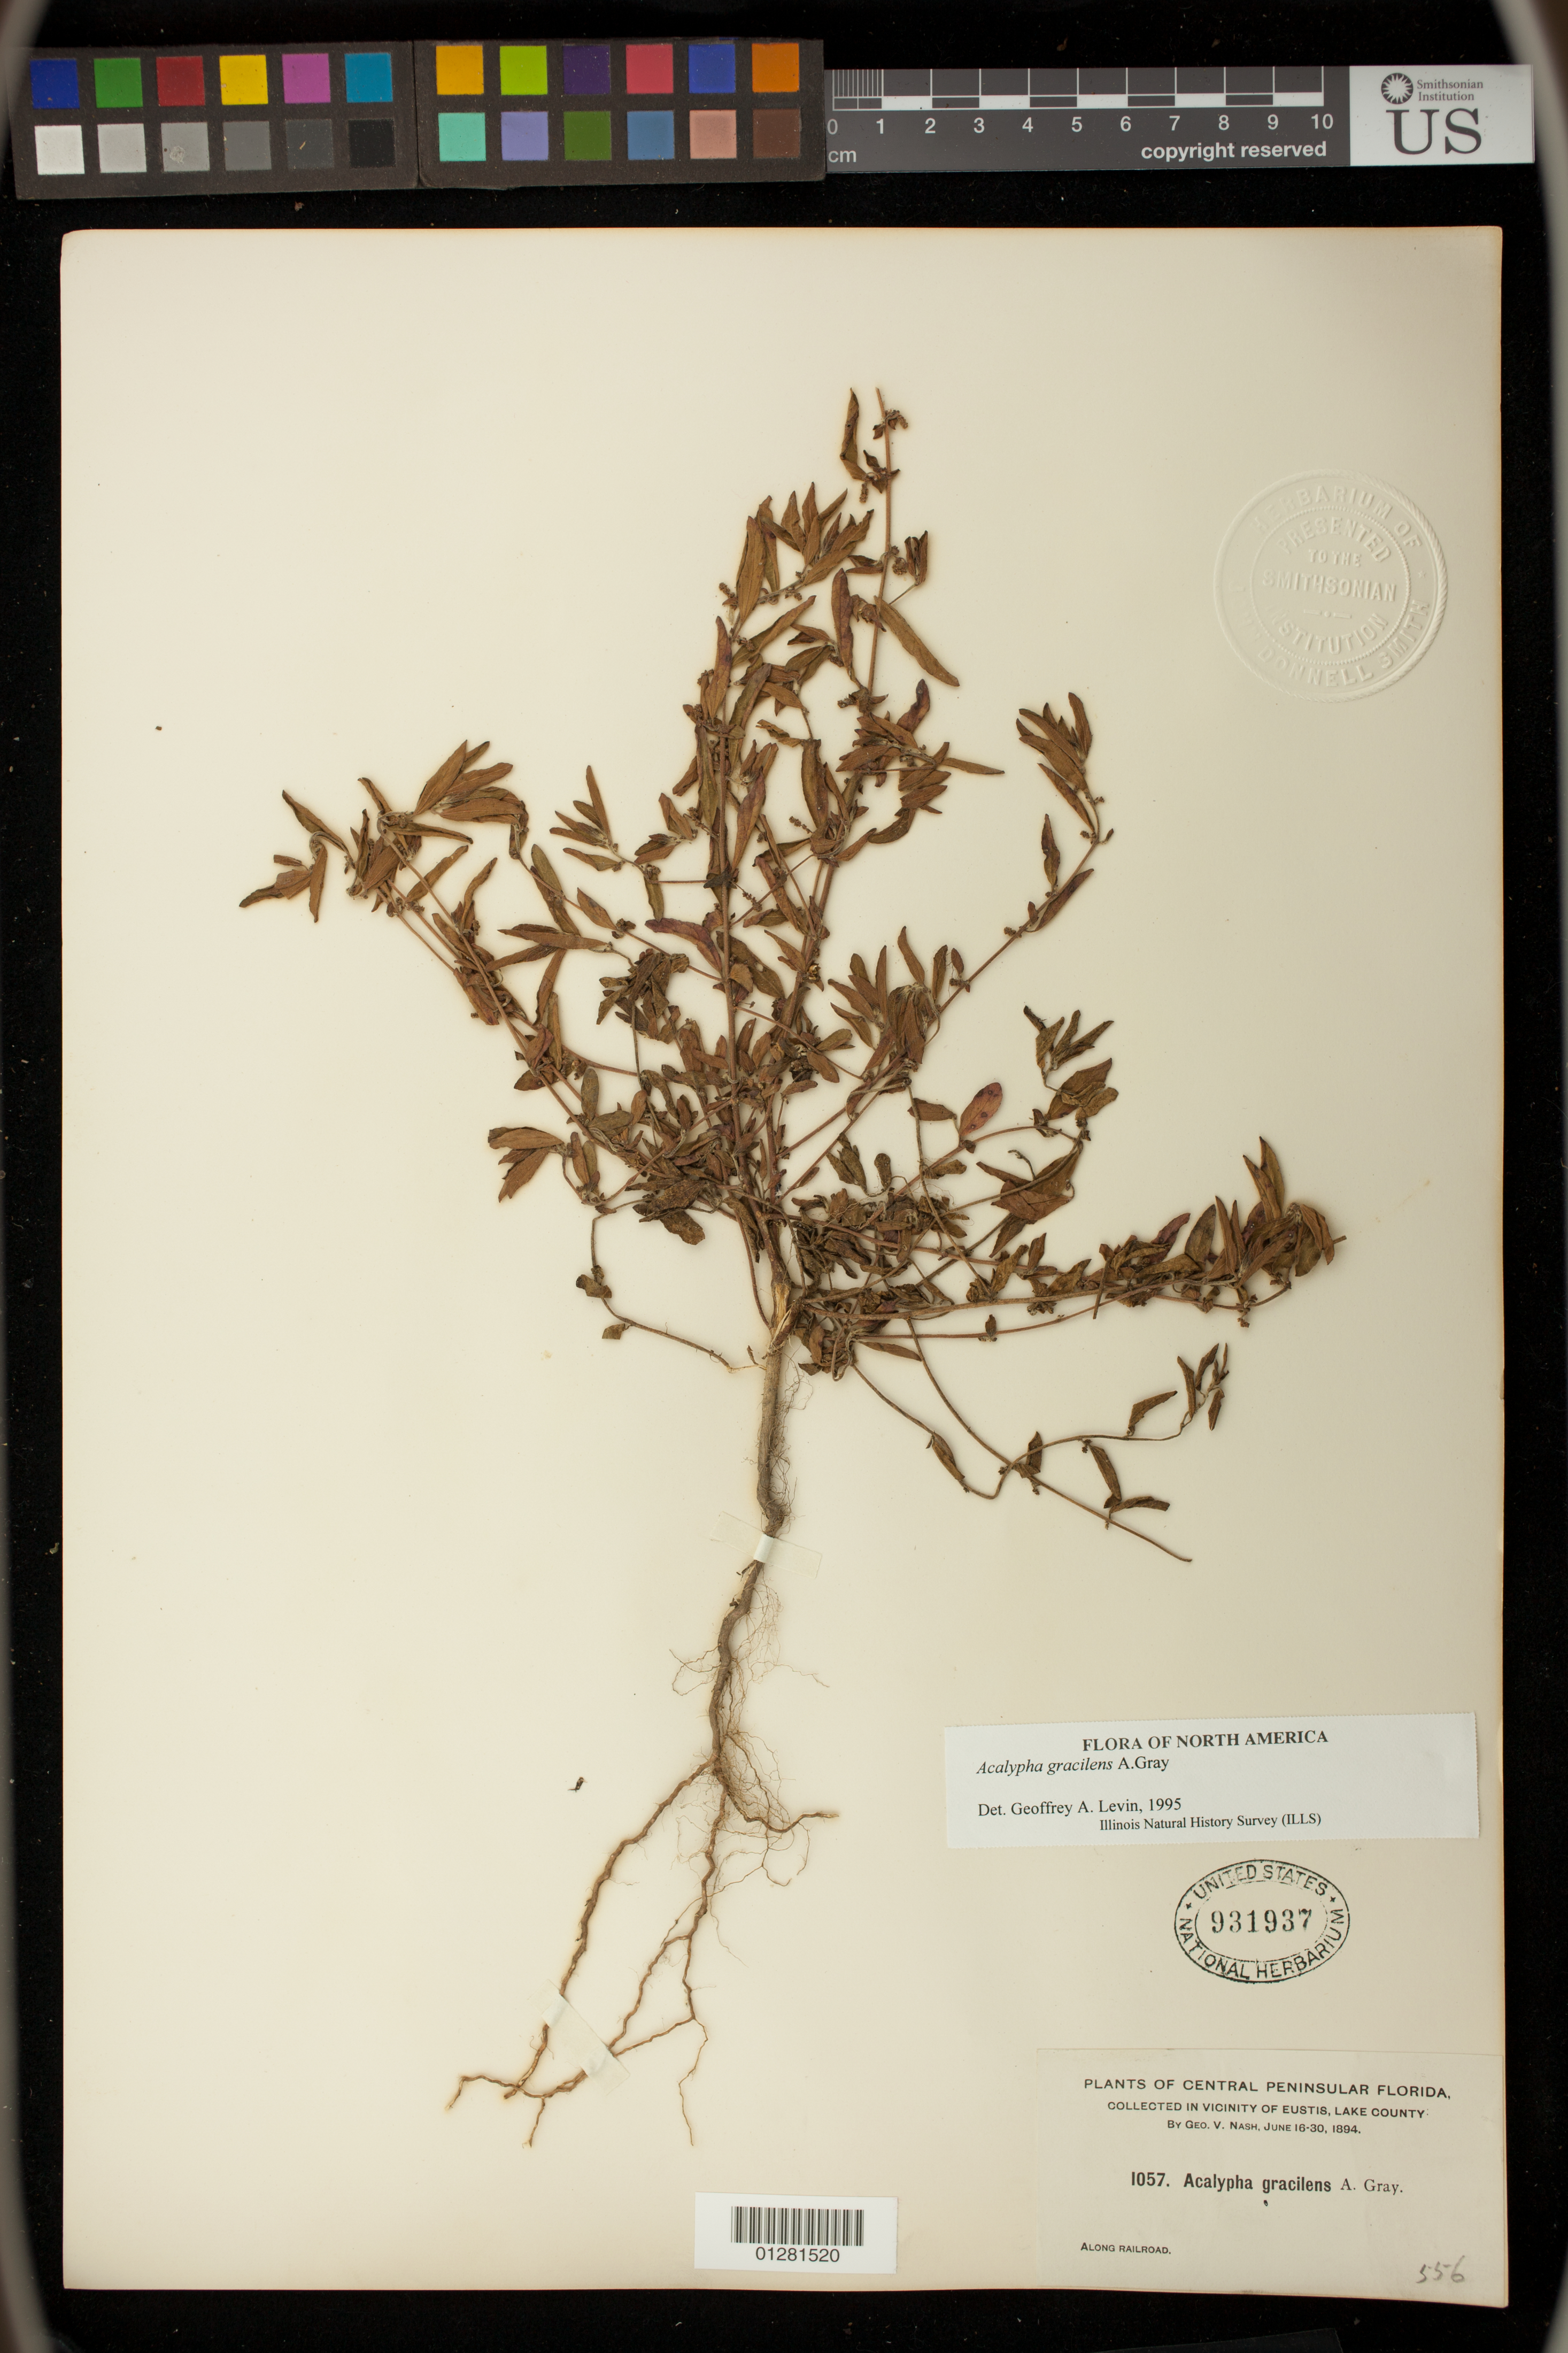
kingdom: Plantae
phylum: Tracheophyta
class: Magnoliopsida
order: Malpighiales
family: Euphorbiaceae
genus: Acalypha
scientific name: Acalypha gracilens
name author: A. Gray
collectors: G. V. Nash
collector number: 1057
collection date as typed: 16-30 Jun 1894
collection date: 1894-06-16/1894-06-30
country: United States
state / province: Florida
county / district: Lake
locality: Vicinity of Eustis.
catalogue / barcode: US 931937